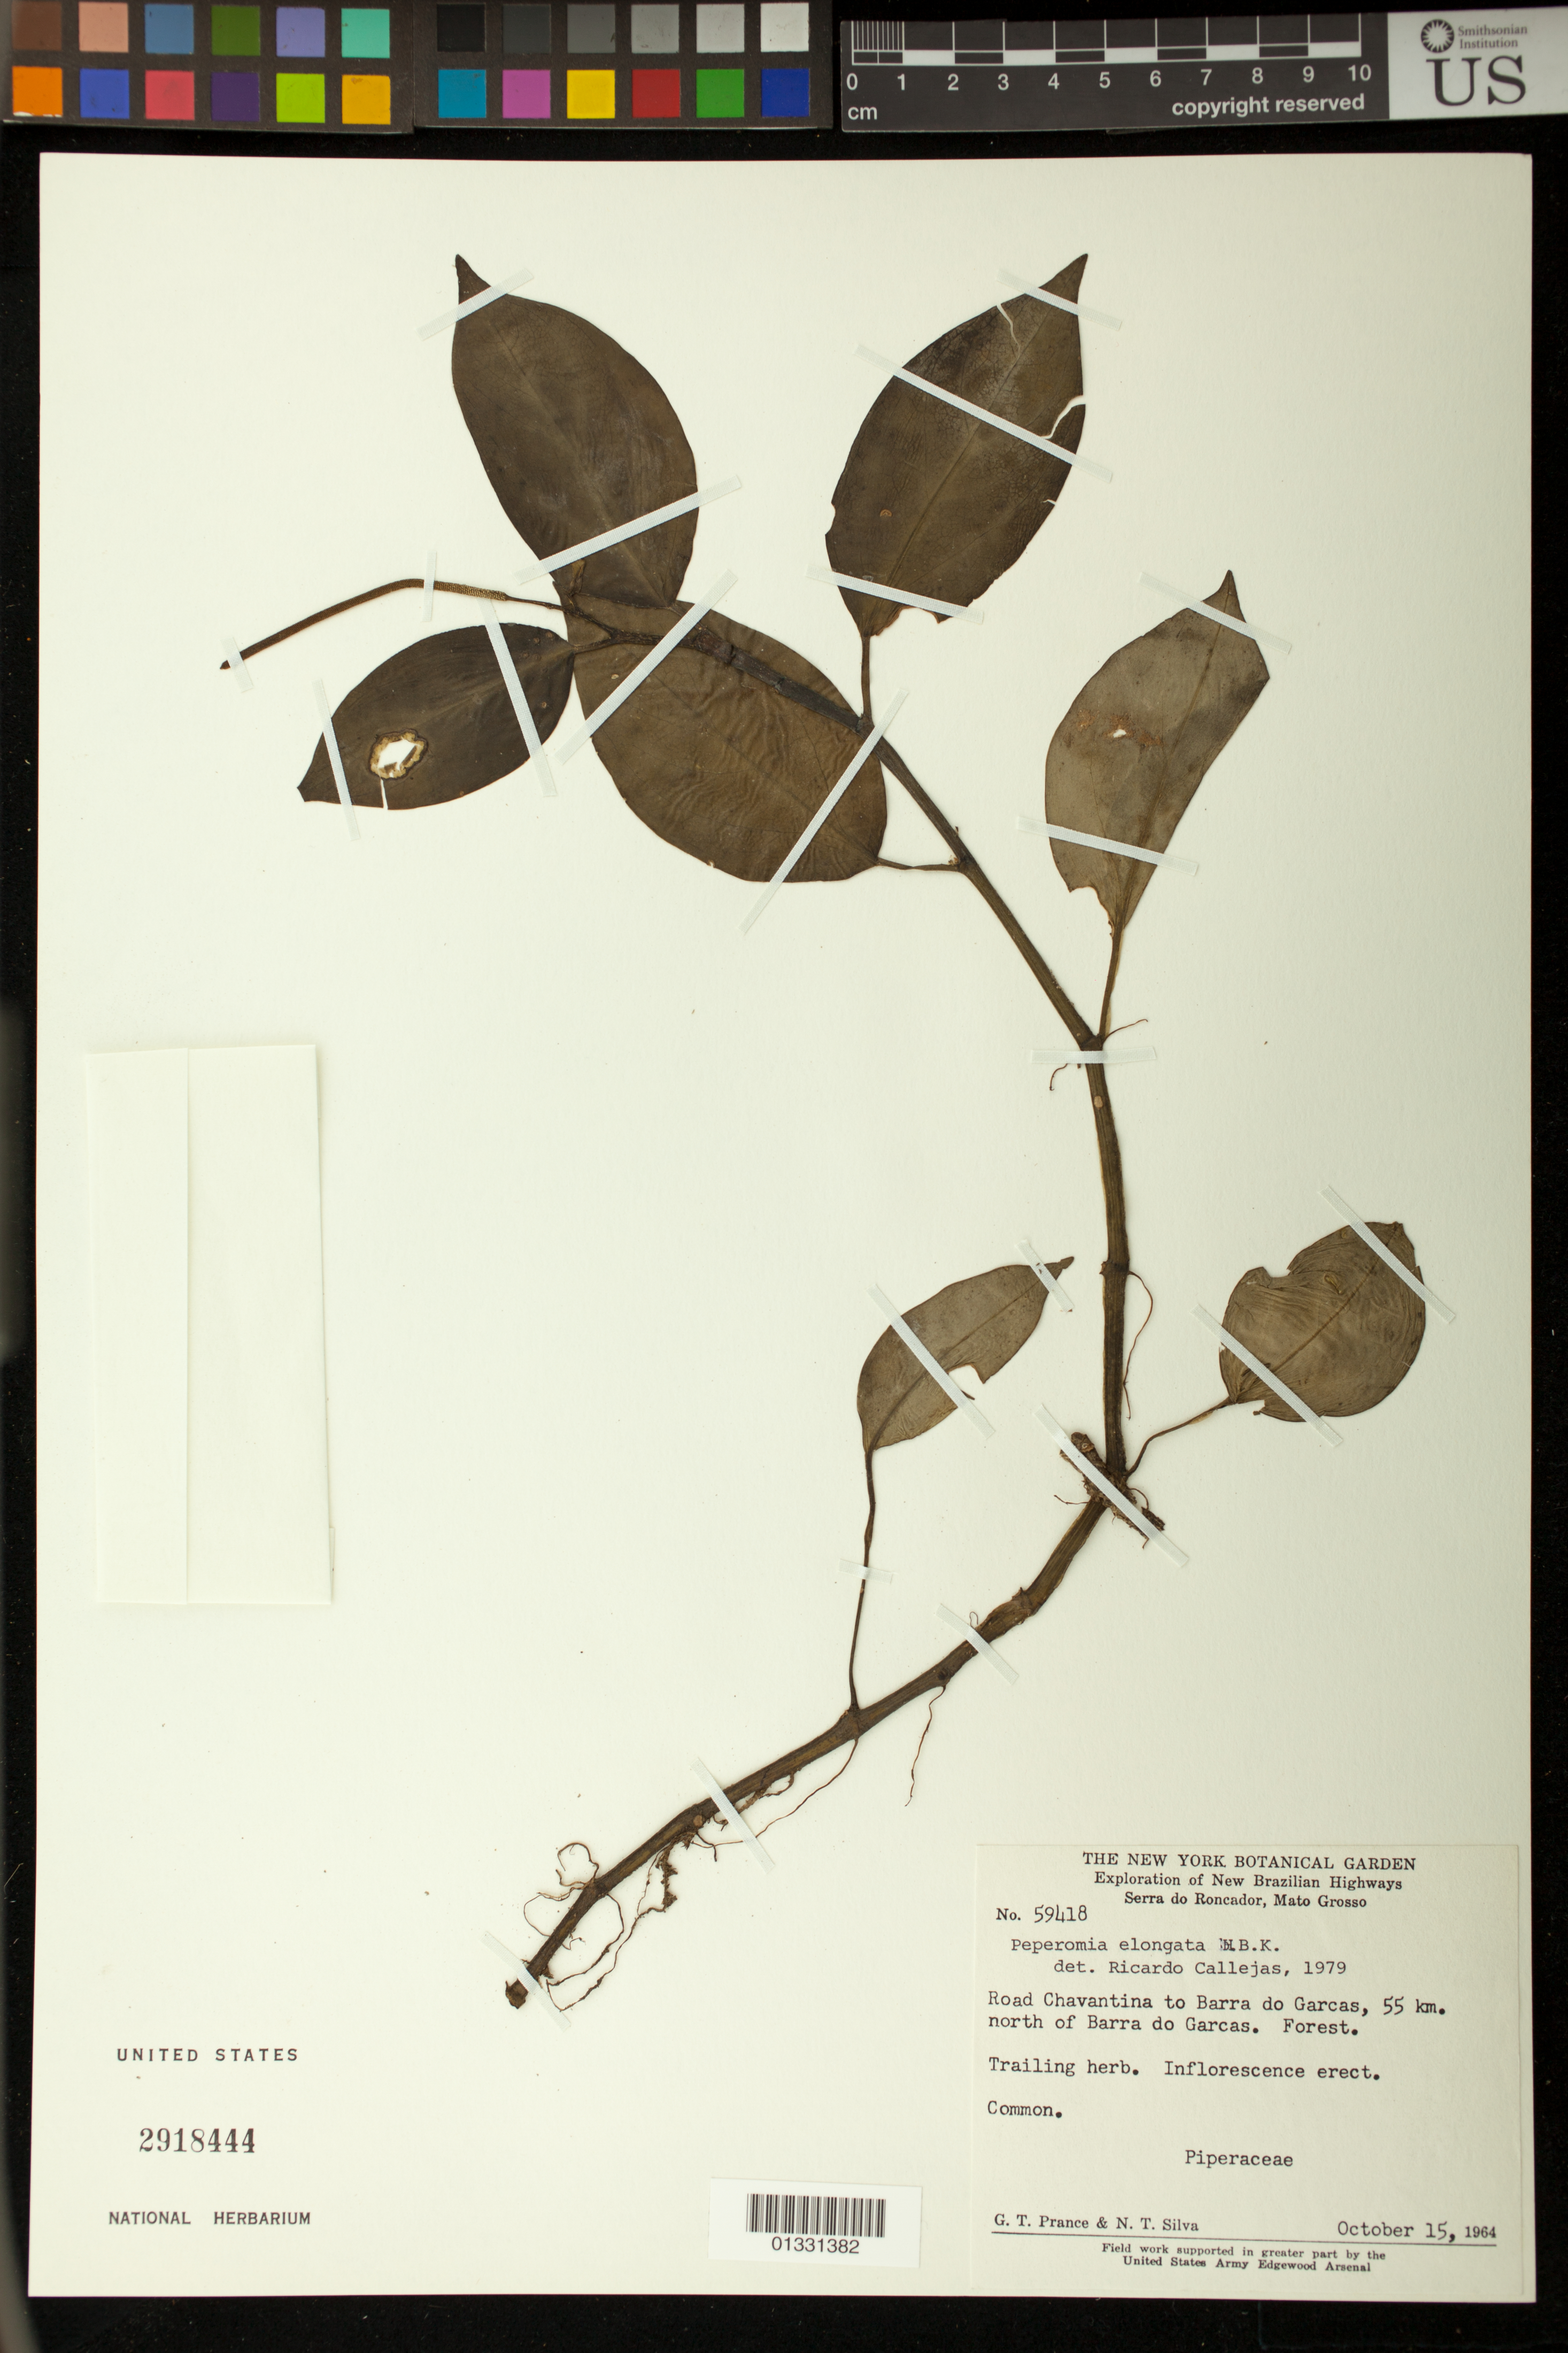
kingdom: Plantae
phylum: Tracheophyta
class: Magnoliopsida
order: Piperales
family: Piperaceae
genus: Peperomia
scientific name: Peperomia elongata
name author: Kunth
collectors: G. T. Prance & N. Silva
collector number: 59418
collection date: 1964-10-15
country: Brazil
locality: Serra do Roncador. Road Chavantina to Barra do Garças, 55 km north of Barra do Garças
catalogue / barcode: US 2918444